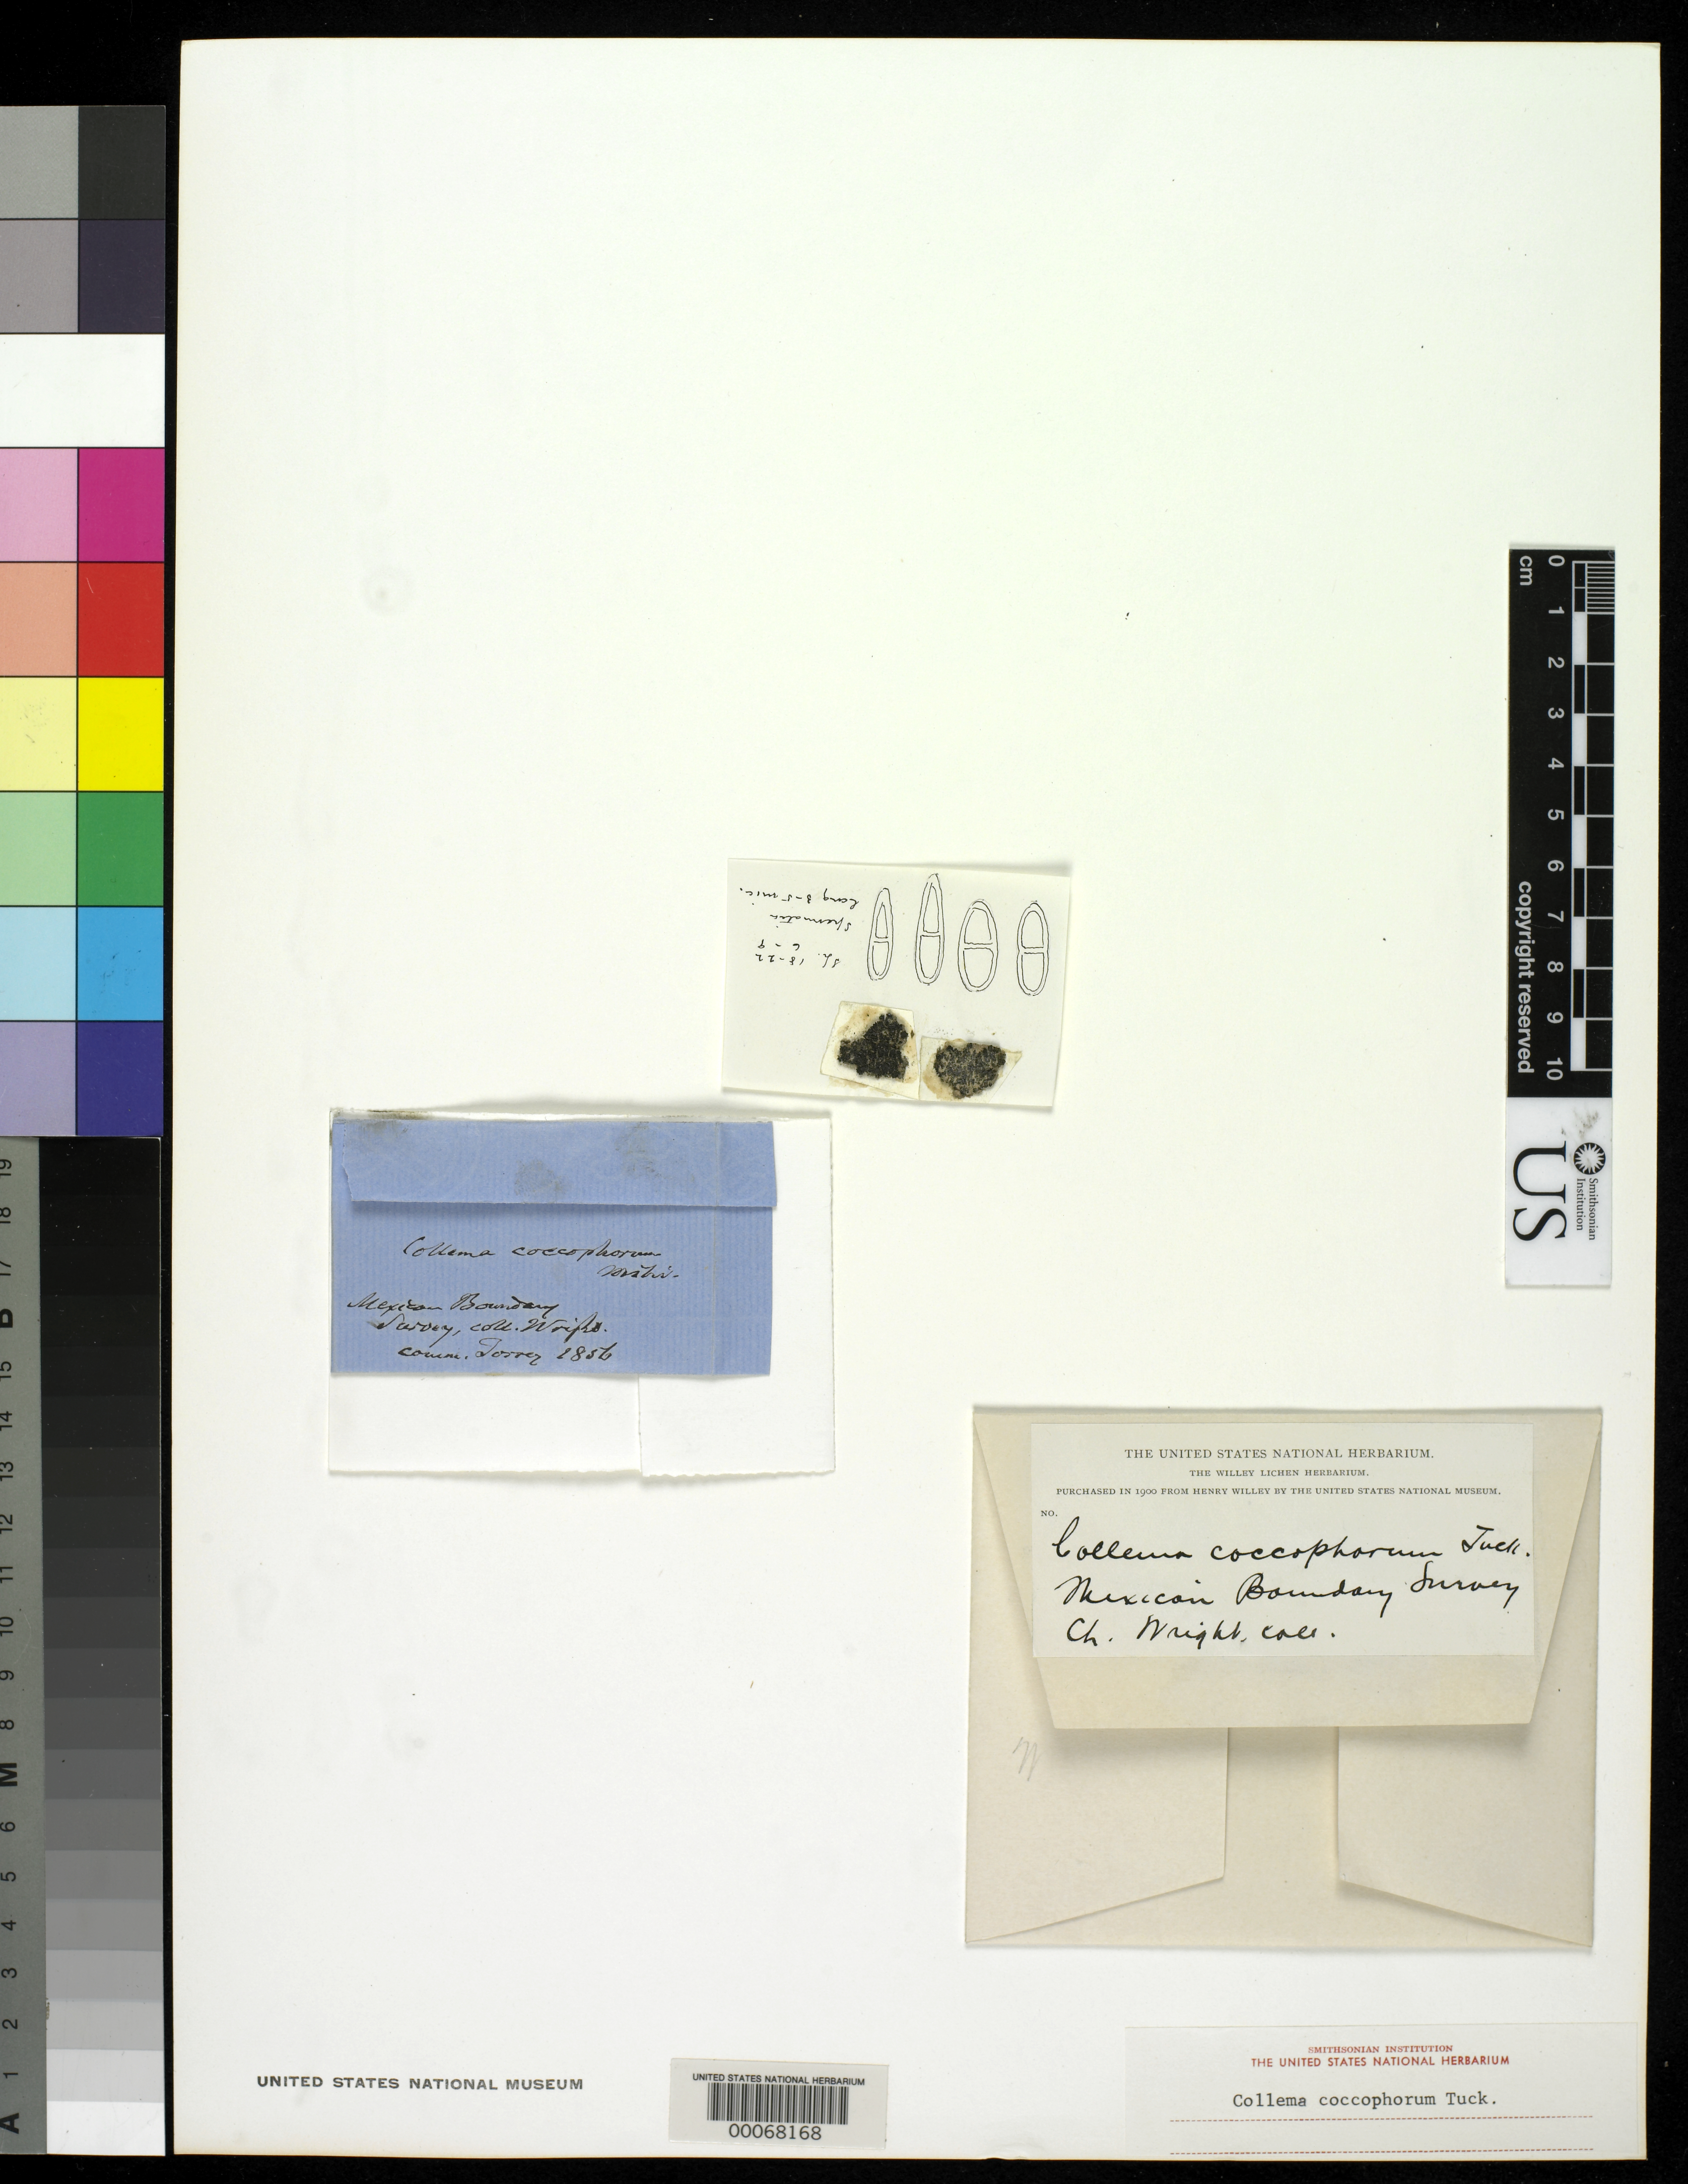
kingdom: Fungi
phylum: Ascomycota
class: Lecanoromycetes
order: Peltigerales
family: Collemataceae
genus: Collema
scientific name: Collema coccophorum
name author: Tuck.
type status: Isotype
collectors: C. Wright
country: Mexico / United States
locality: Mexican Boundary Survey.